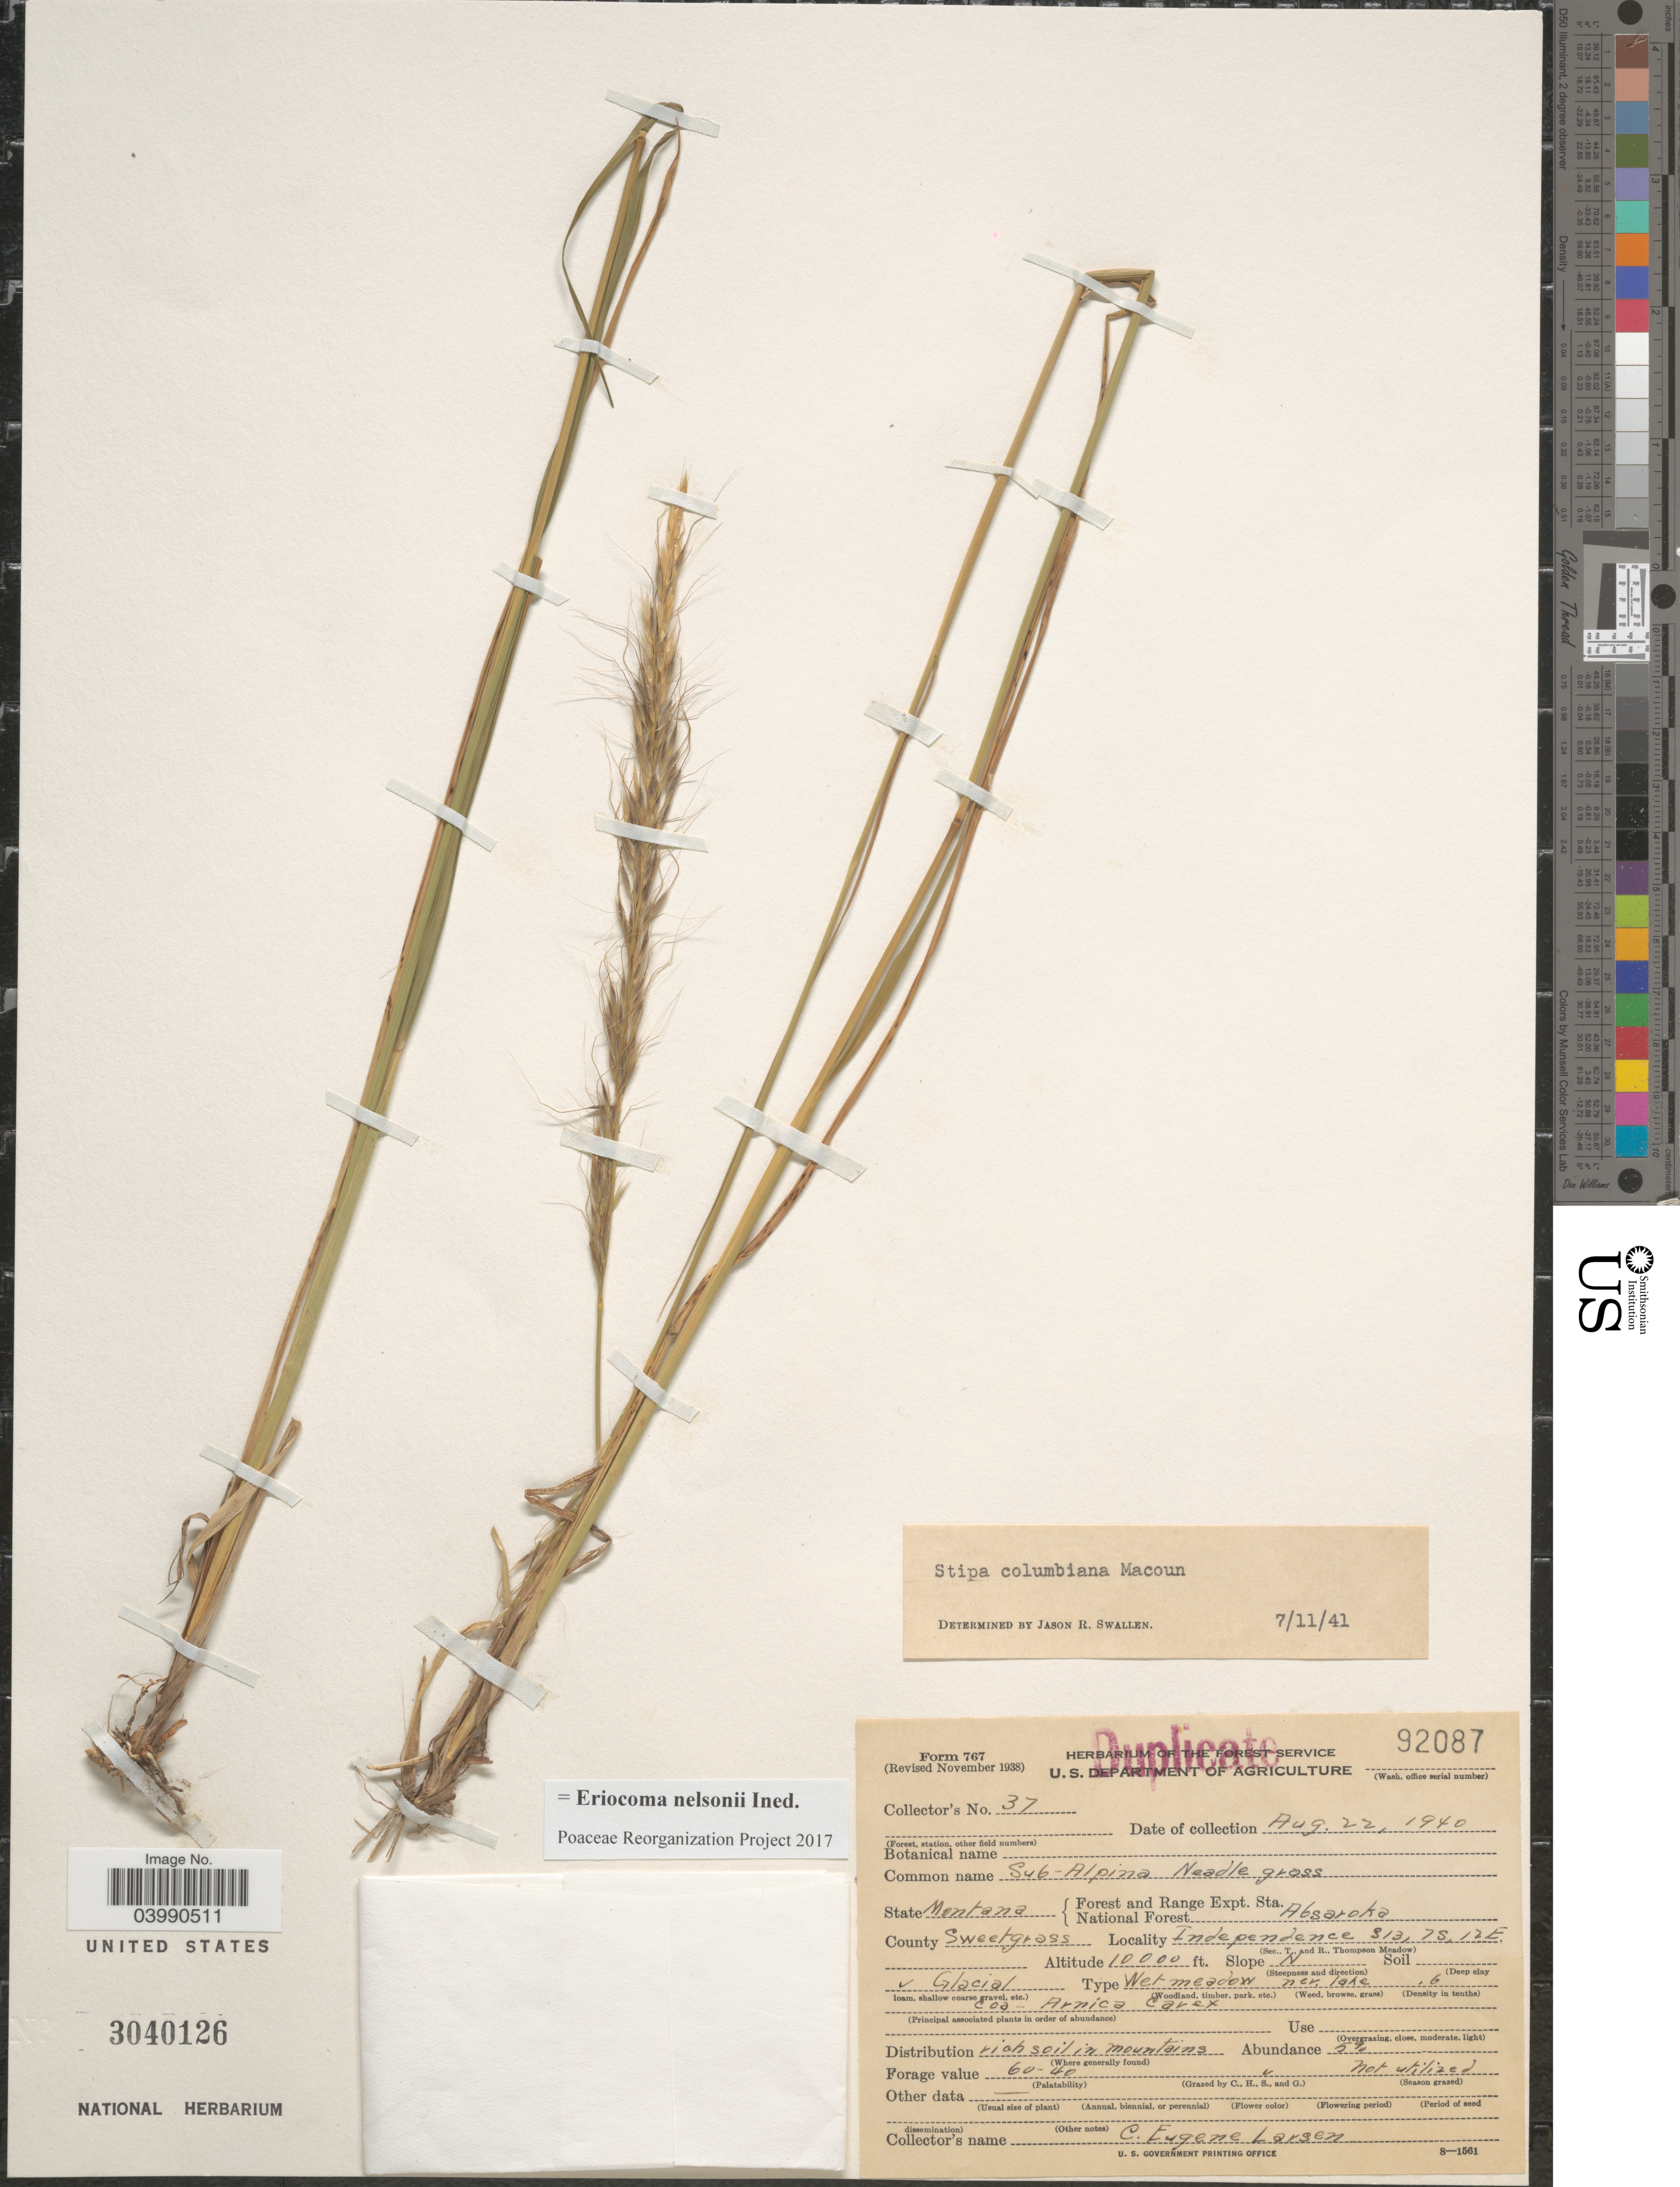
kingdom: Plantae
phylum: Tracheophyta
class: Liliopsida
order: Poales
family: Poaceae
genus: Eriocoma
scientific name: Eriocoma nelsonii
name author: (Scribn.) Romasch.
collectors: C. Larsen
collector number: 37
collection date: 1940-08-22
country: United States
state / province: Montana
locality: Forest and Range Expt. Sta. National Forest Absaroka. County Sweetgrass. Independence S13, 7S, 12E.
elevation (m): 3048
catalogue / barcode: US 3040126